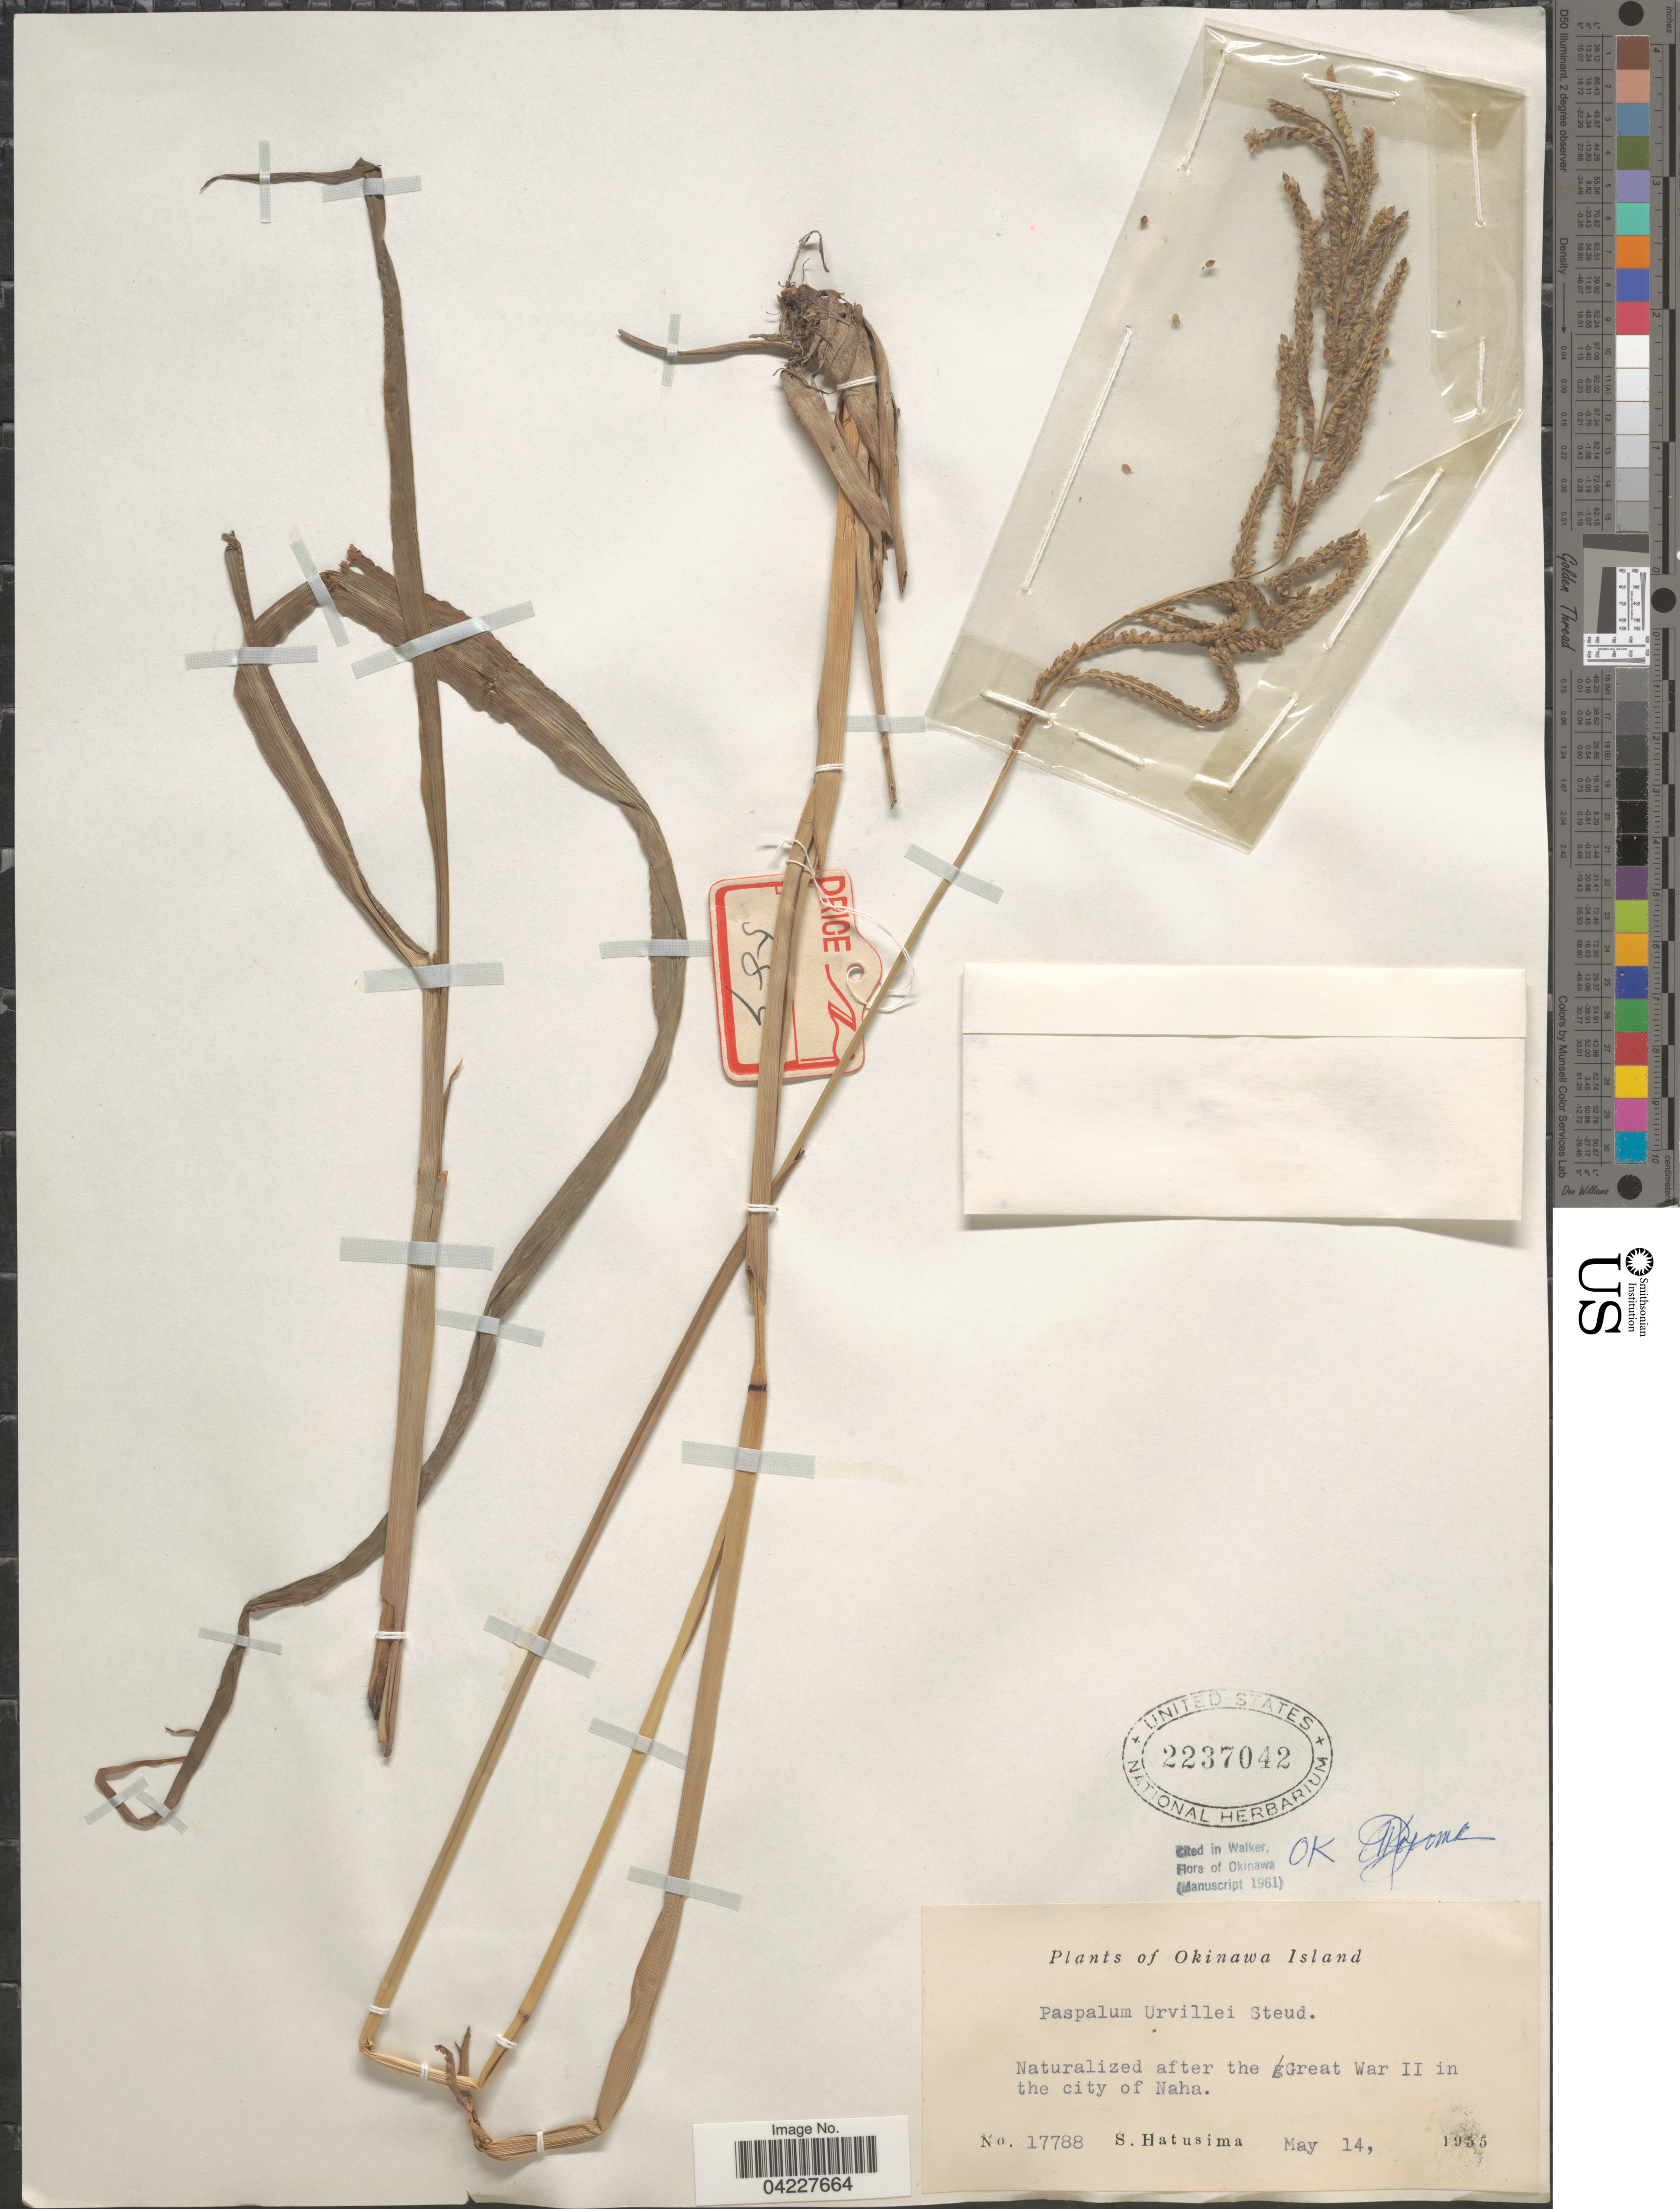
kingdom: Plantae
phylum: Tracheophyta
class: Liliopsida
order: Poales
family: Poaceae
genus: Paspalum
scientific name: Paspalum urvillei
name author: Steud.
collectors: S. Hatusima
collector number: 17788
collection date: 1955-05-14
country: Japan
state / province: Okinawa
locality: Okinawa Island. Naturalized after the Great War II in the city of Naha.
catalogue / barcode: US 2237042